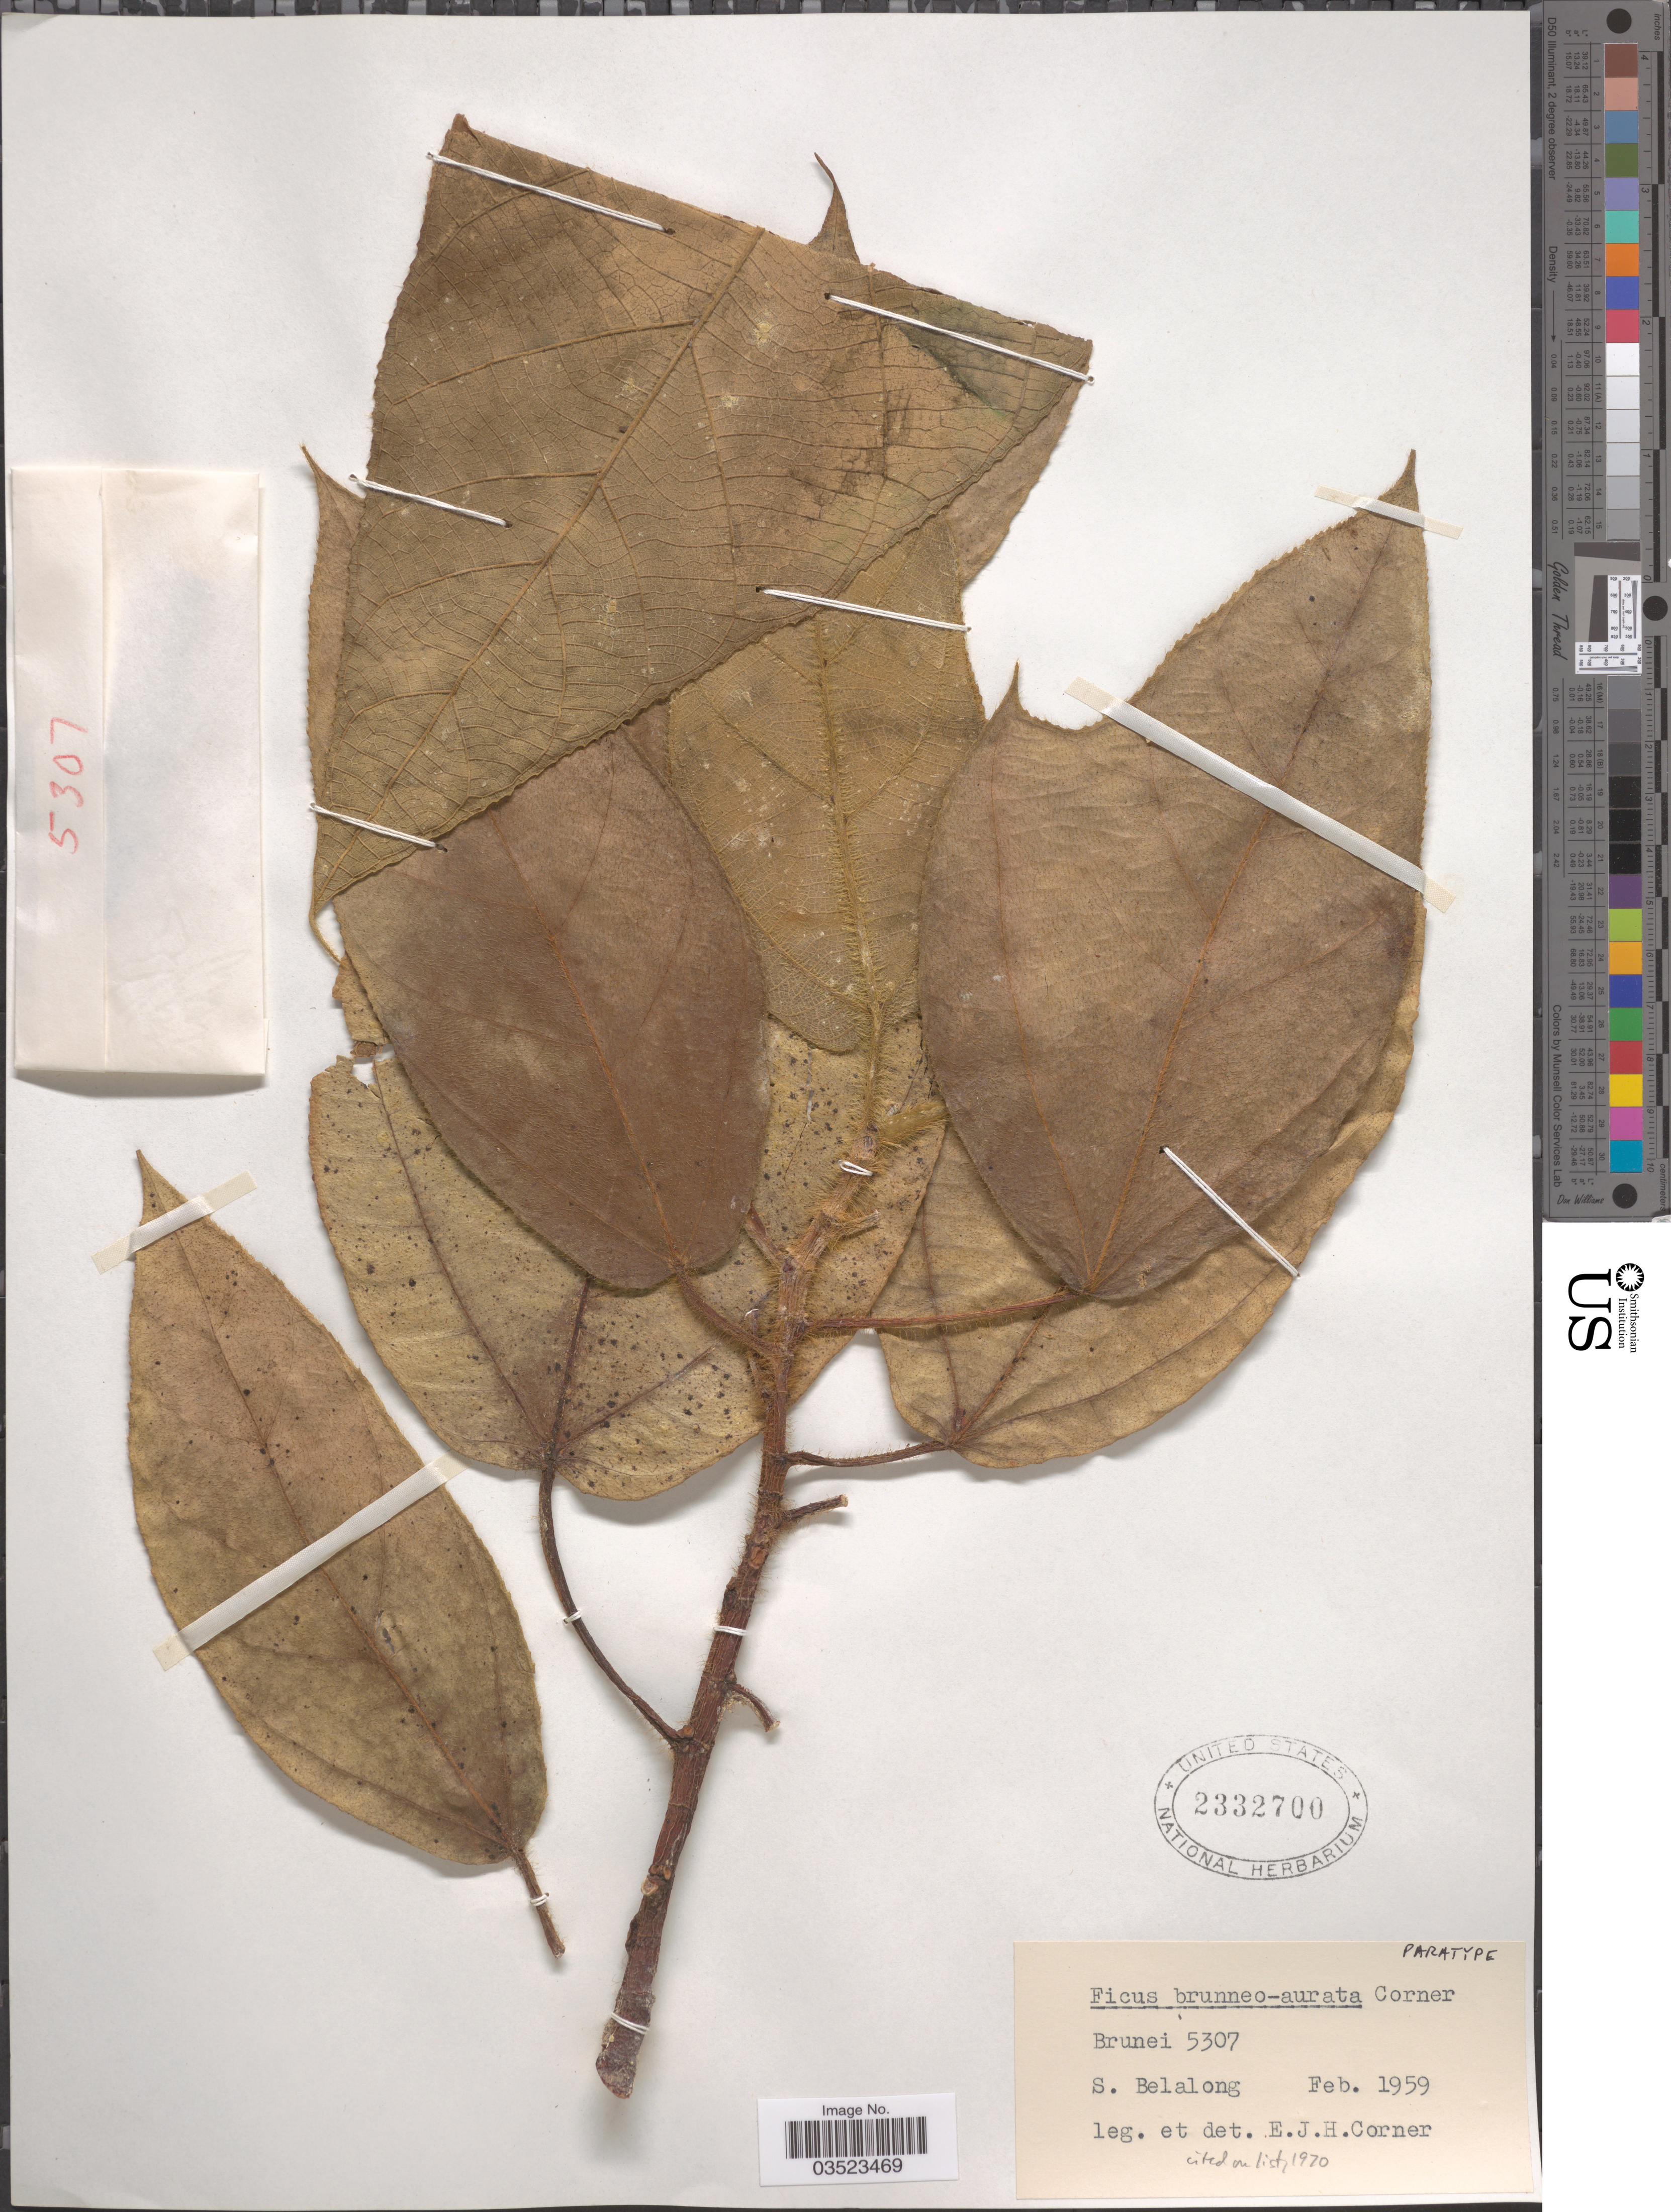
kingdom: Plantae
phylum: Tracheophyta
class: Magnoliopsida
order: Rosales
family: Moraceae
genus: Ficus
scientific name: Ficus brunneoaurata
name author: Corner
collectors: E. Corner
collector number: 5307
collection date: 1959-02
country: Brunei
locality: S. Belalong.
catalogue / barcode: US 2332700